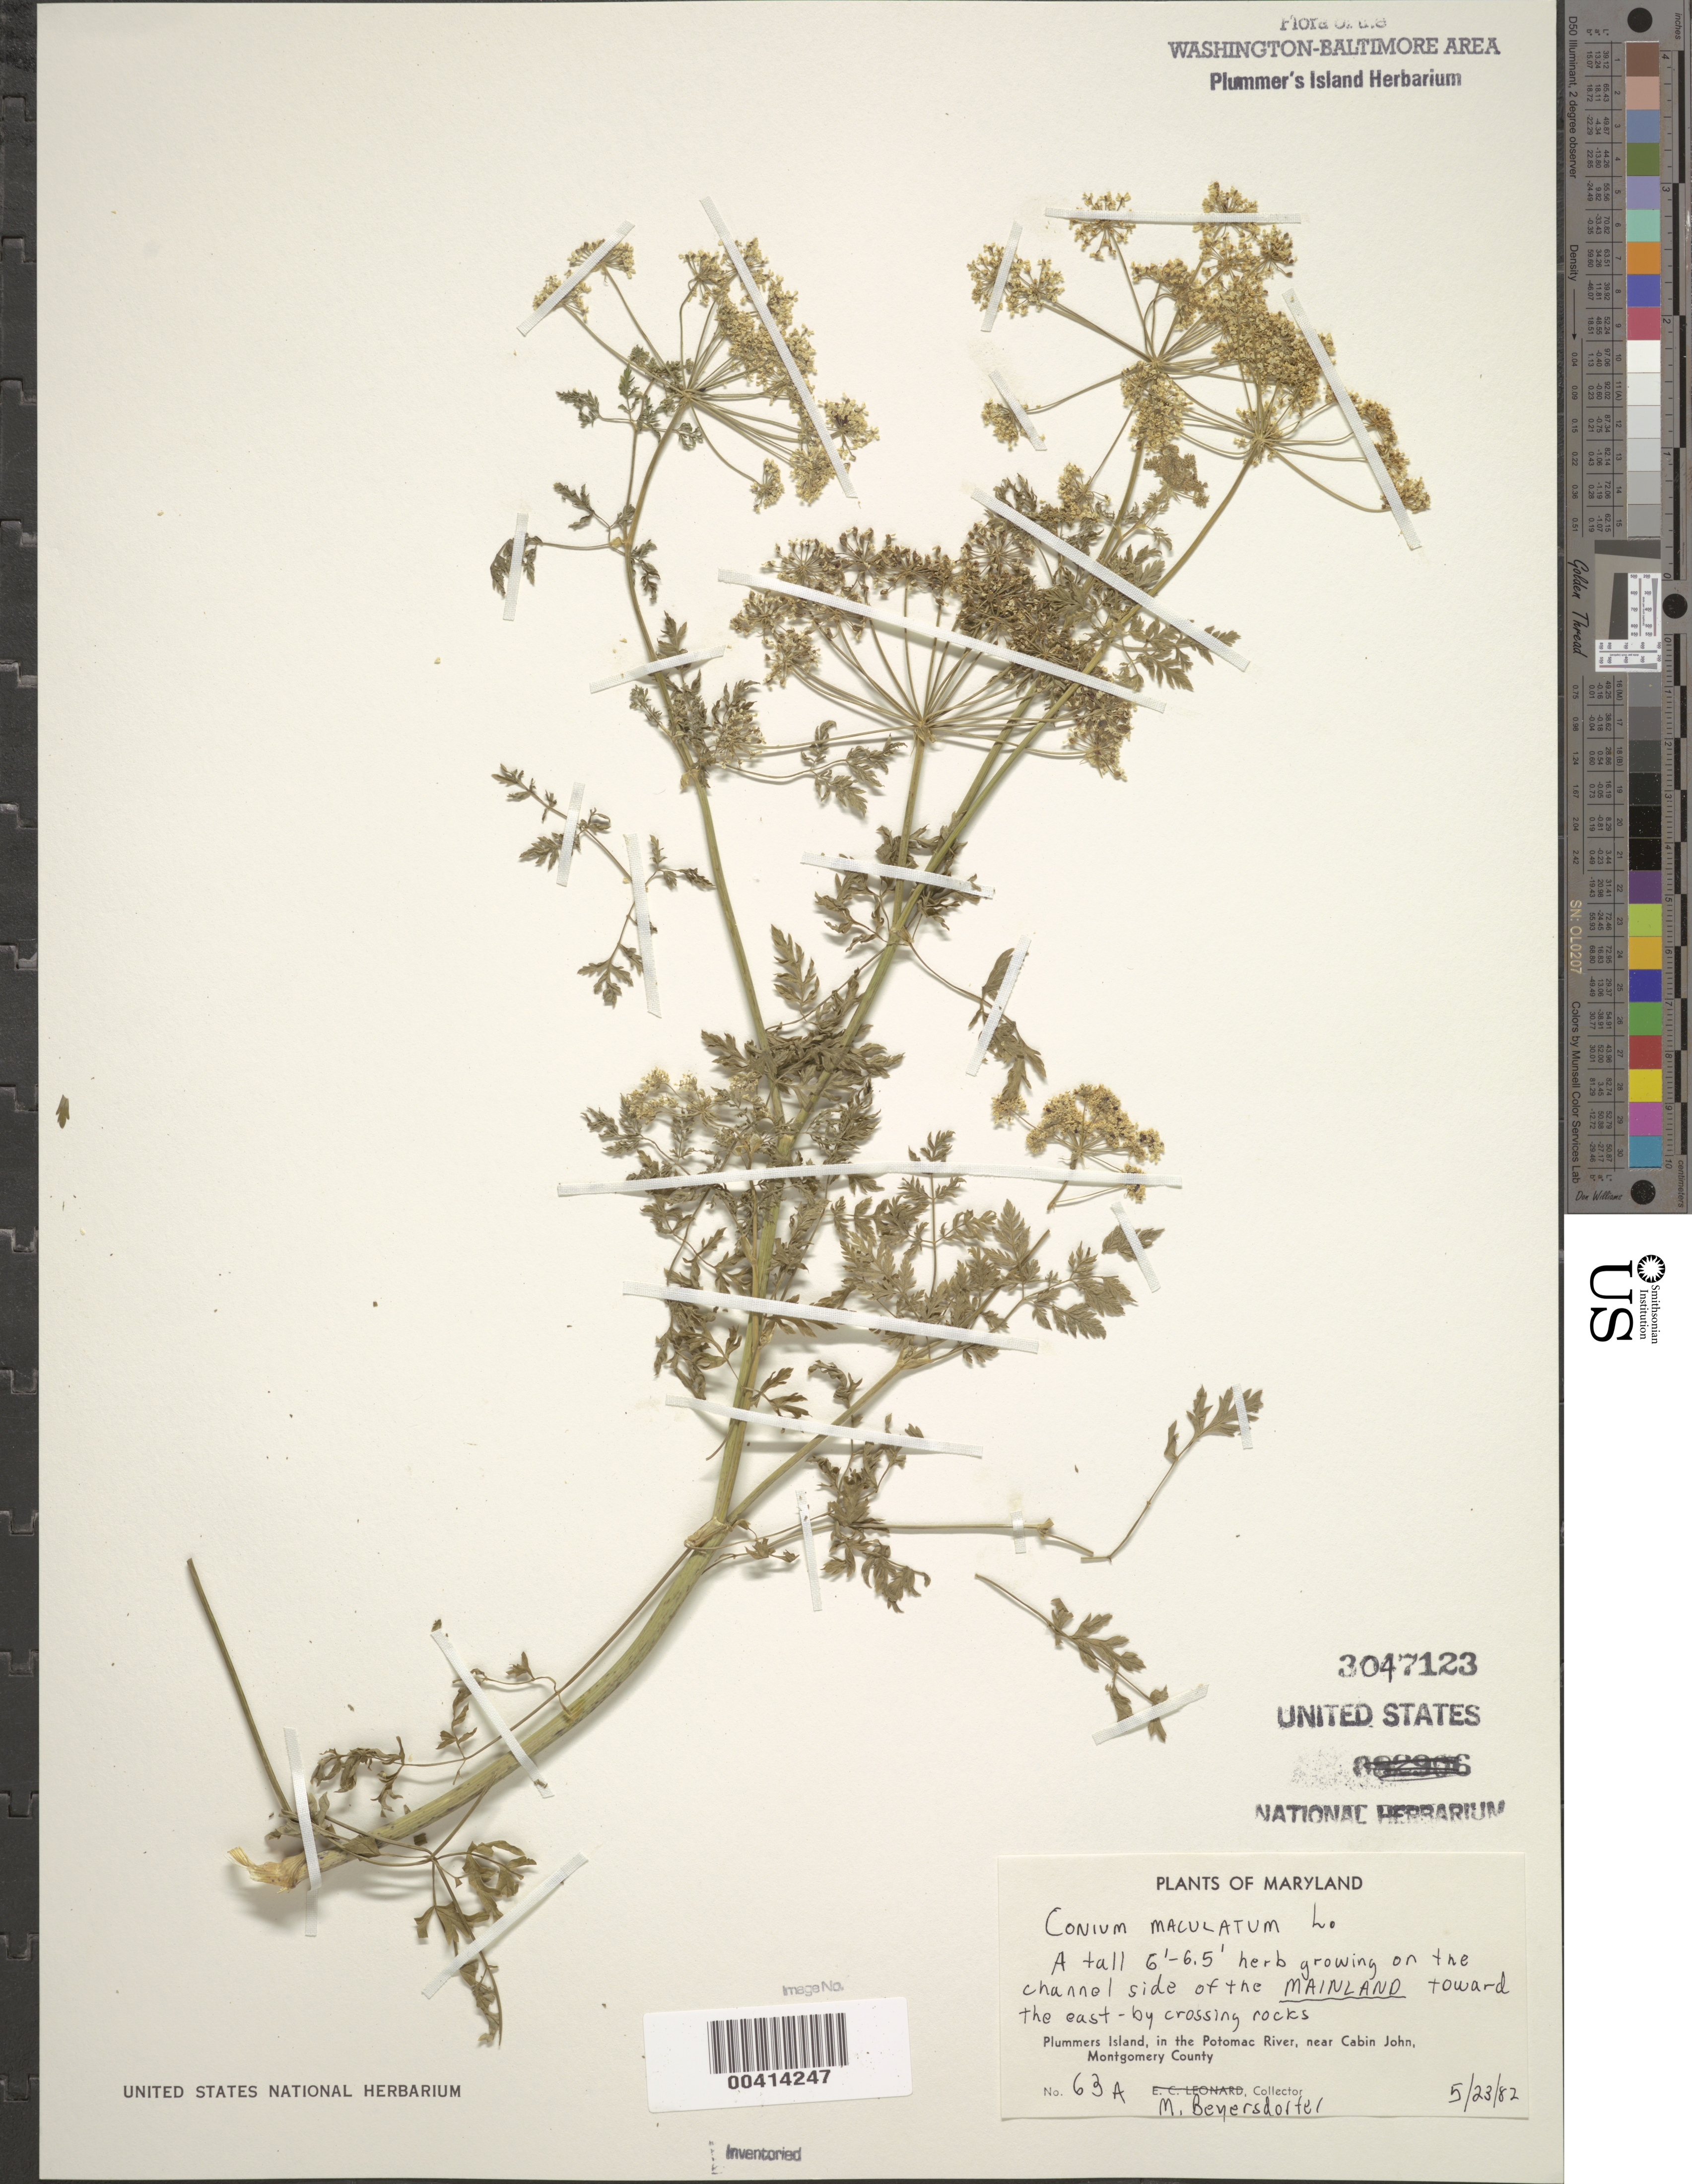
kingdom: Plantae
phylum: Tracheophyta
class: Magnoliopsida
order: Apiales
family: Apiaceae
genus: Conium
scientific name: Conium maculatum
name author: L.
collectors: M. Beyersdorfer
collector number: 63A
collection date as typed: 23 May 1982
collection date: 1982-05-23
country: United States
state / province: Maryland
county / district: Montgomery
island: Plummers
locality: Plummer's Island; channel side toward the east by Crossing Rocks C. & O. Canal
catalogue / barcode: US 3047123